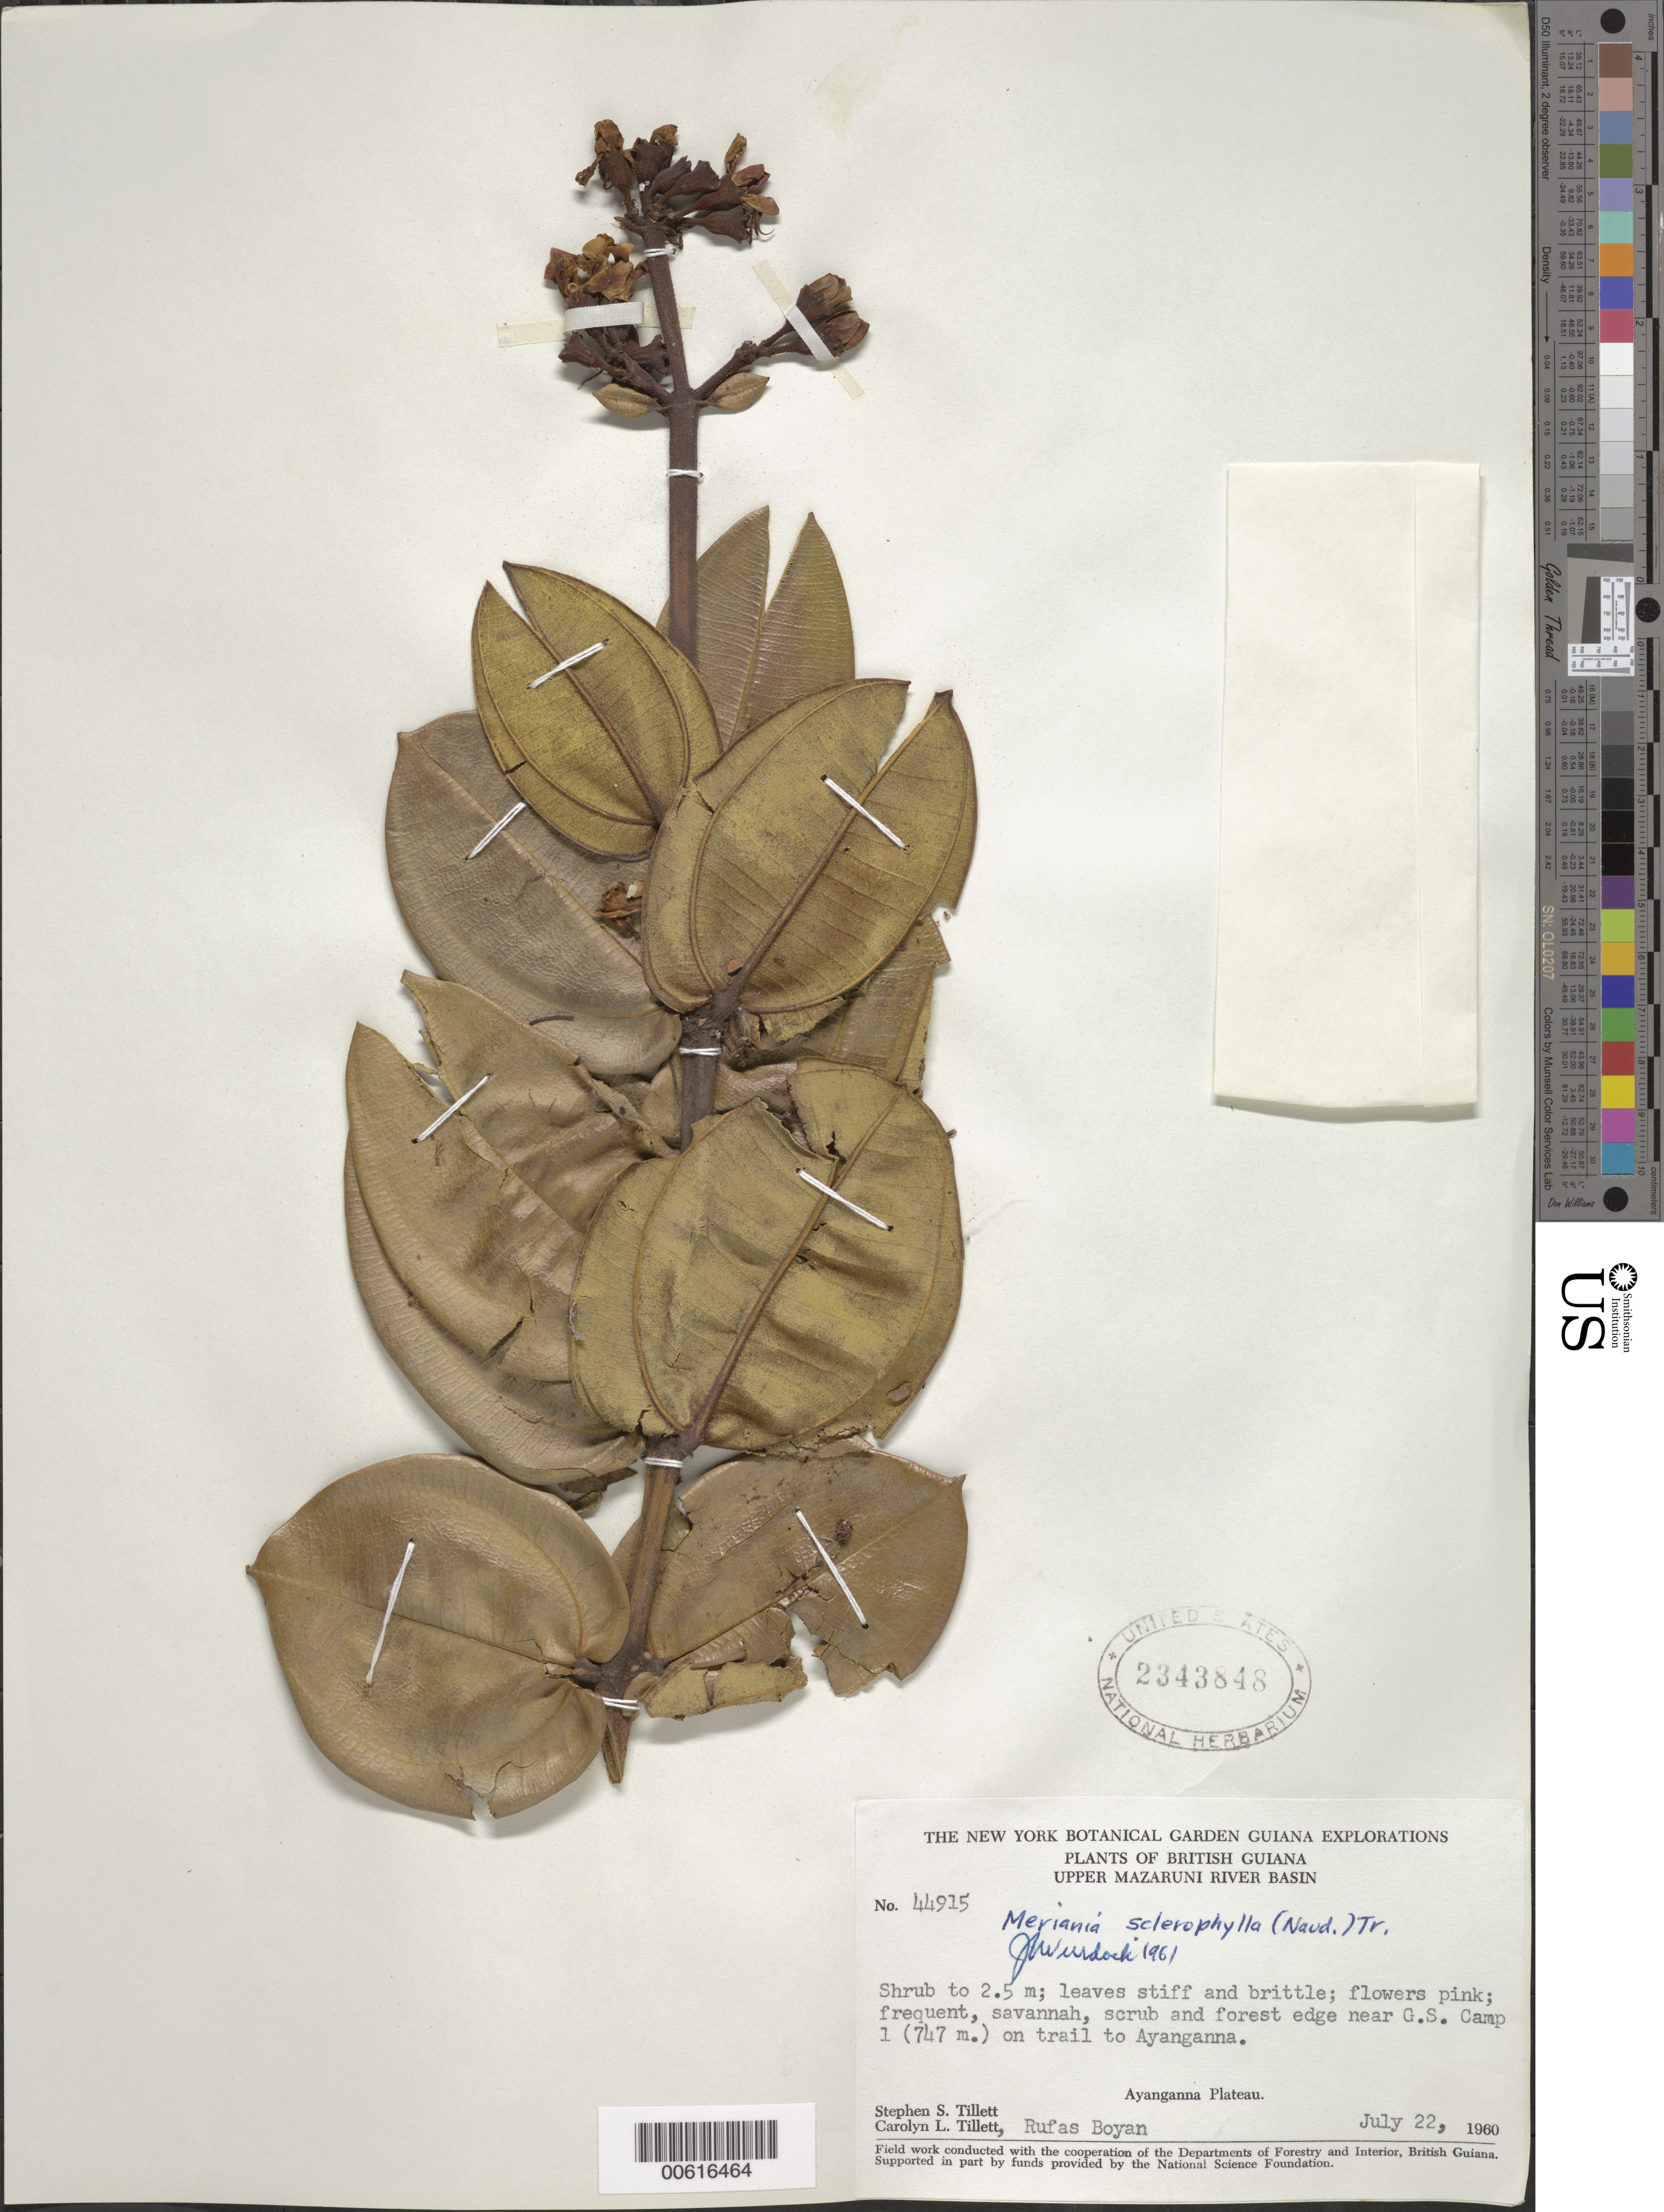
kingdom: Plantae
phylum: Tracheophyta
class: Magnoliopsida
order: Myrtales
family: Melastomataceae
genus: Meriania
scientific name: Meriania sclerophylla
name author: Triana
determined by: Wurdack, John J., (US), US (UNITED STATES)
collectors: S. S. Tillett, C. L. Tillett & R. Boyan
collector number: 44915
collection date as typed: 22-Jul-60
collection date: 1960-07-22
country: Guyana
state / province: Cuyuni-Mazaruni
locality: Ayanganna Plateau; near G.S. Camp 1 on trail to Ayanganna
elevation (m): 747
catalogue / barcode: US 2343848